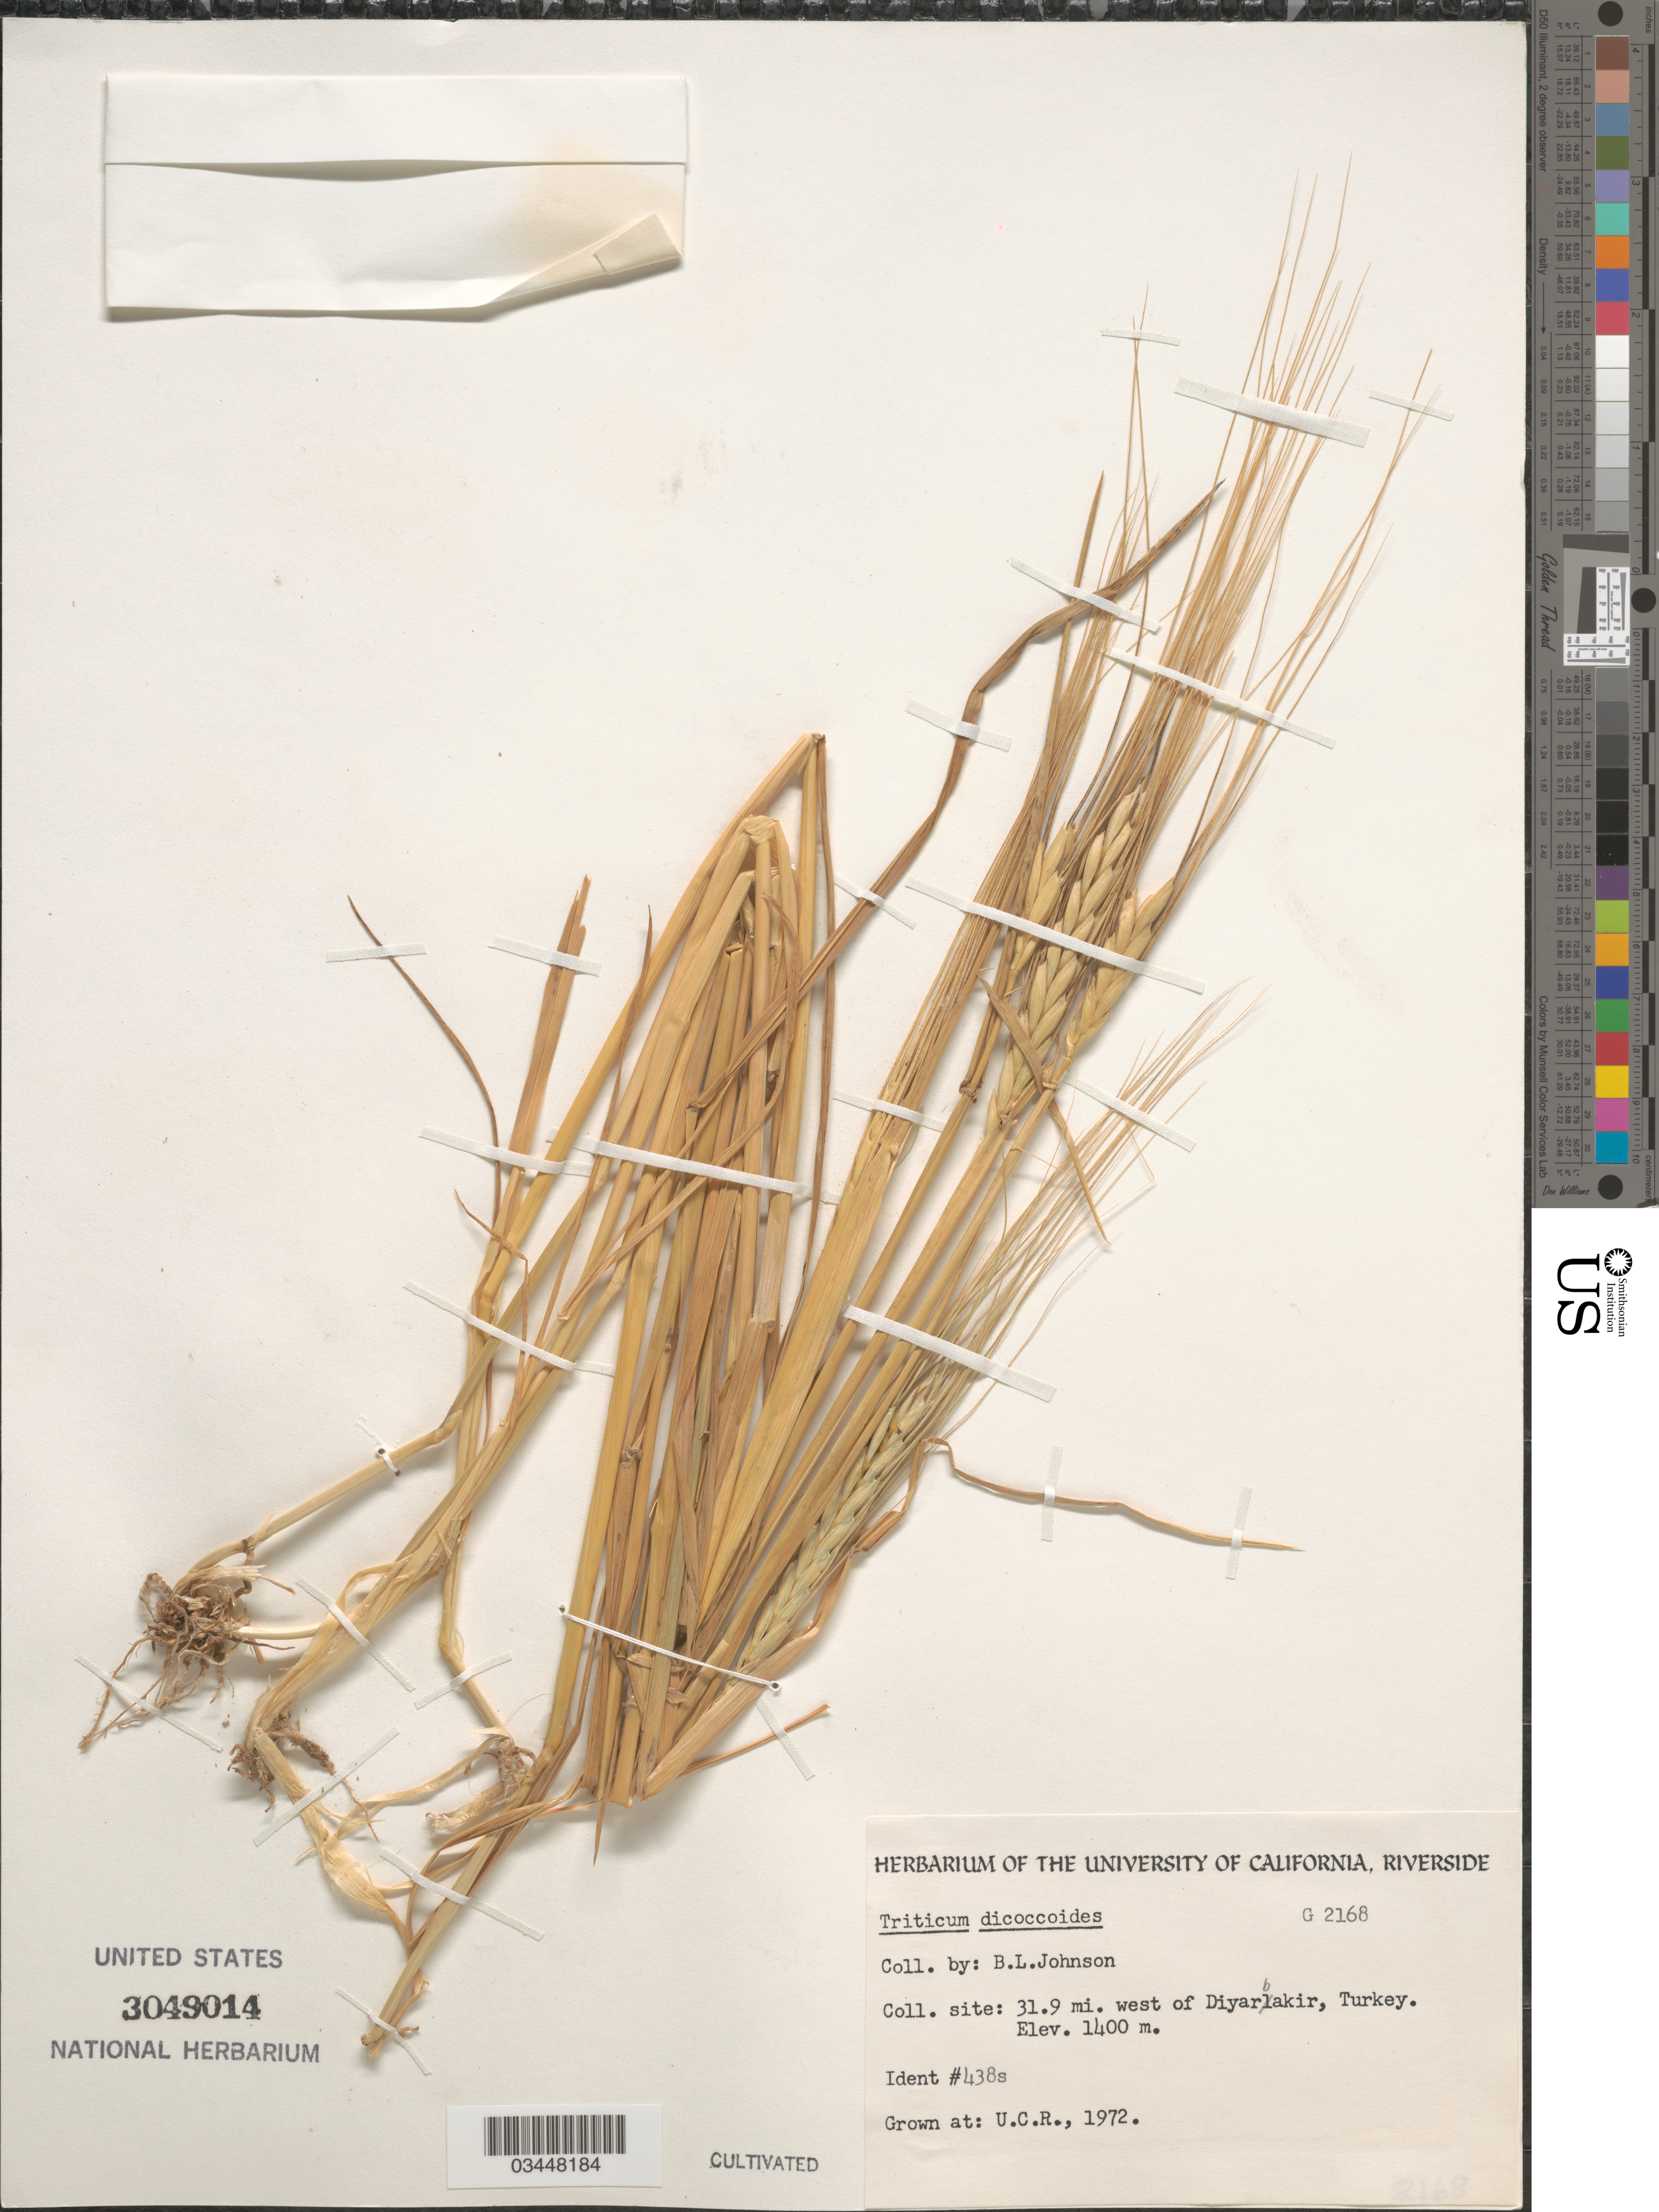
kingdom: Plantae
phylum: Tracheophyta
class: Liliopsida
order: Poales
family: Poaceae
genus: Triticum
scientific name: Triticum dicoccoides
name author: (Körn.) Körn. ex Schweinf.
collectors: ex herb. Univ. of California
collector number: G2168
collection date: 1972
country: United States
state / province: California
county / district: Riverside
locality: U.C.R.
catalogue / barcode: US 3049014